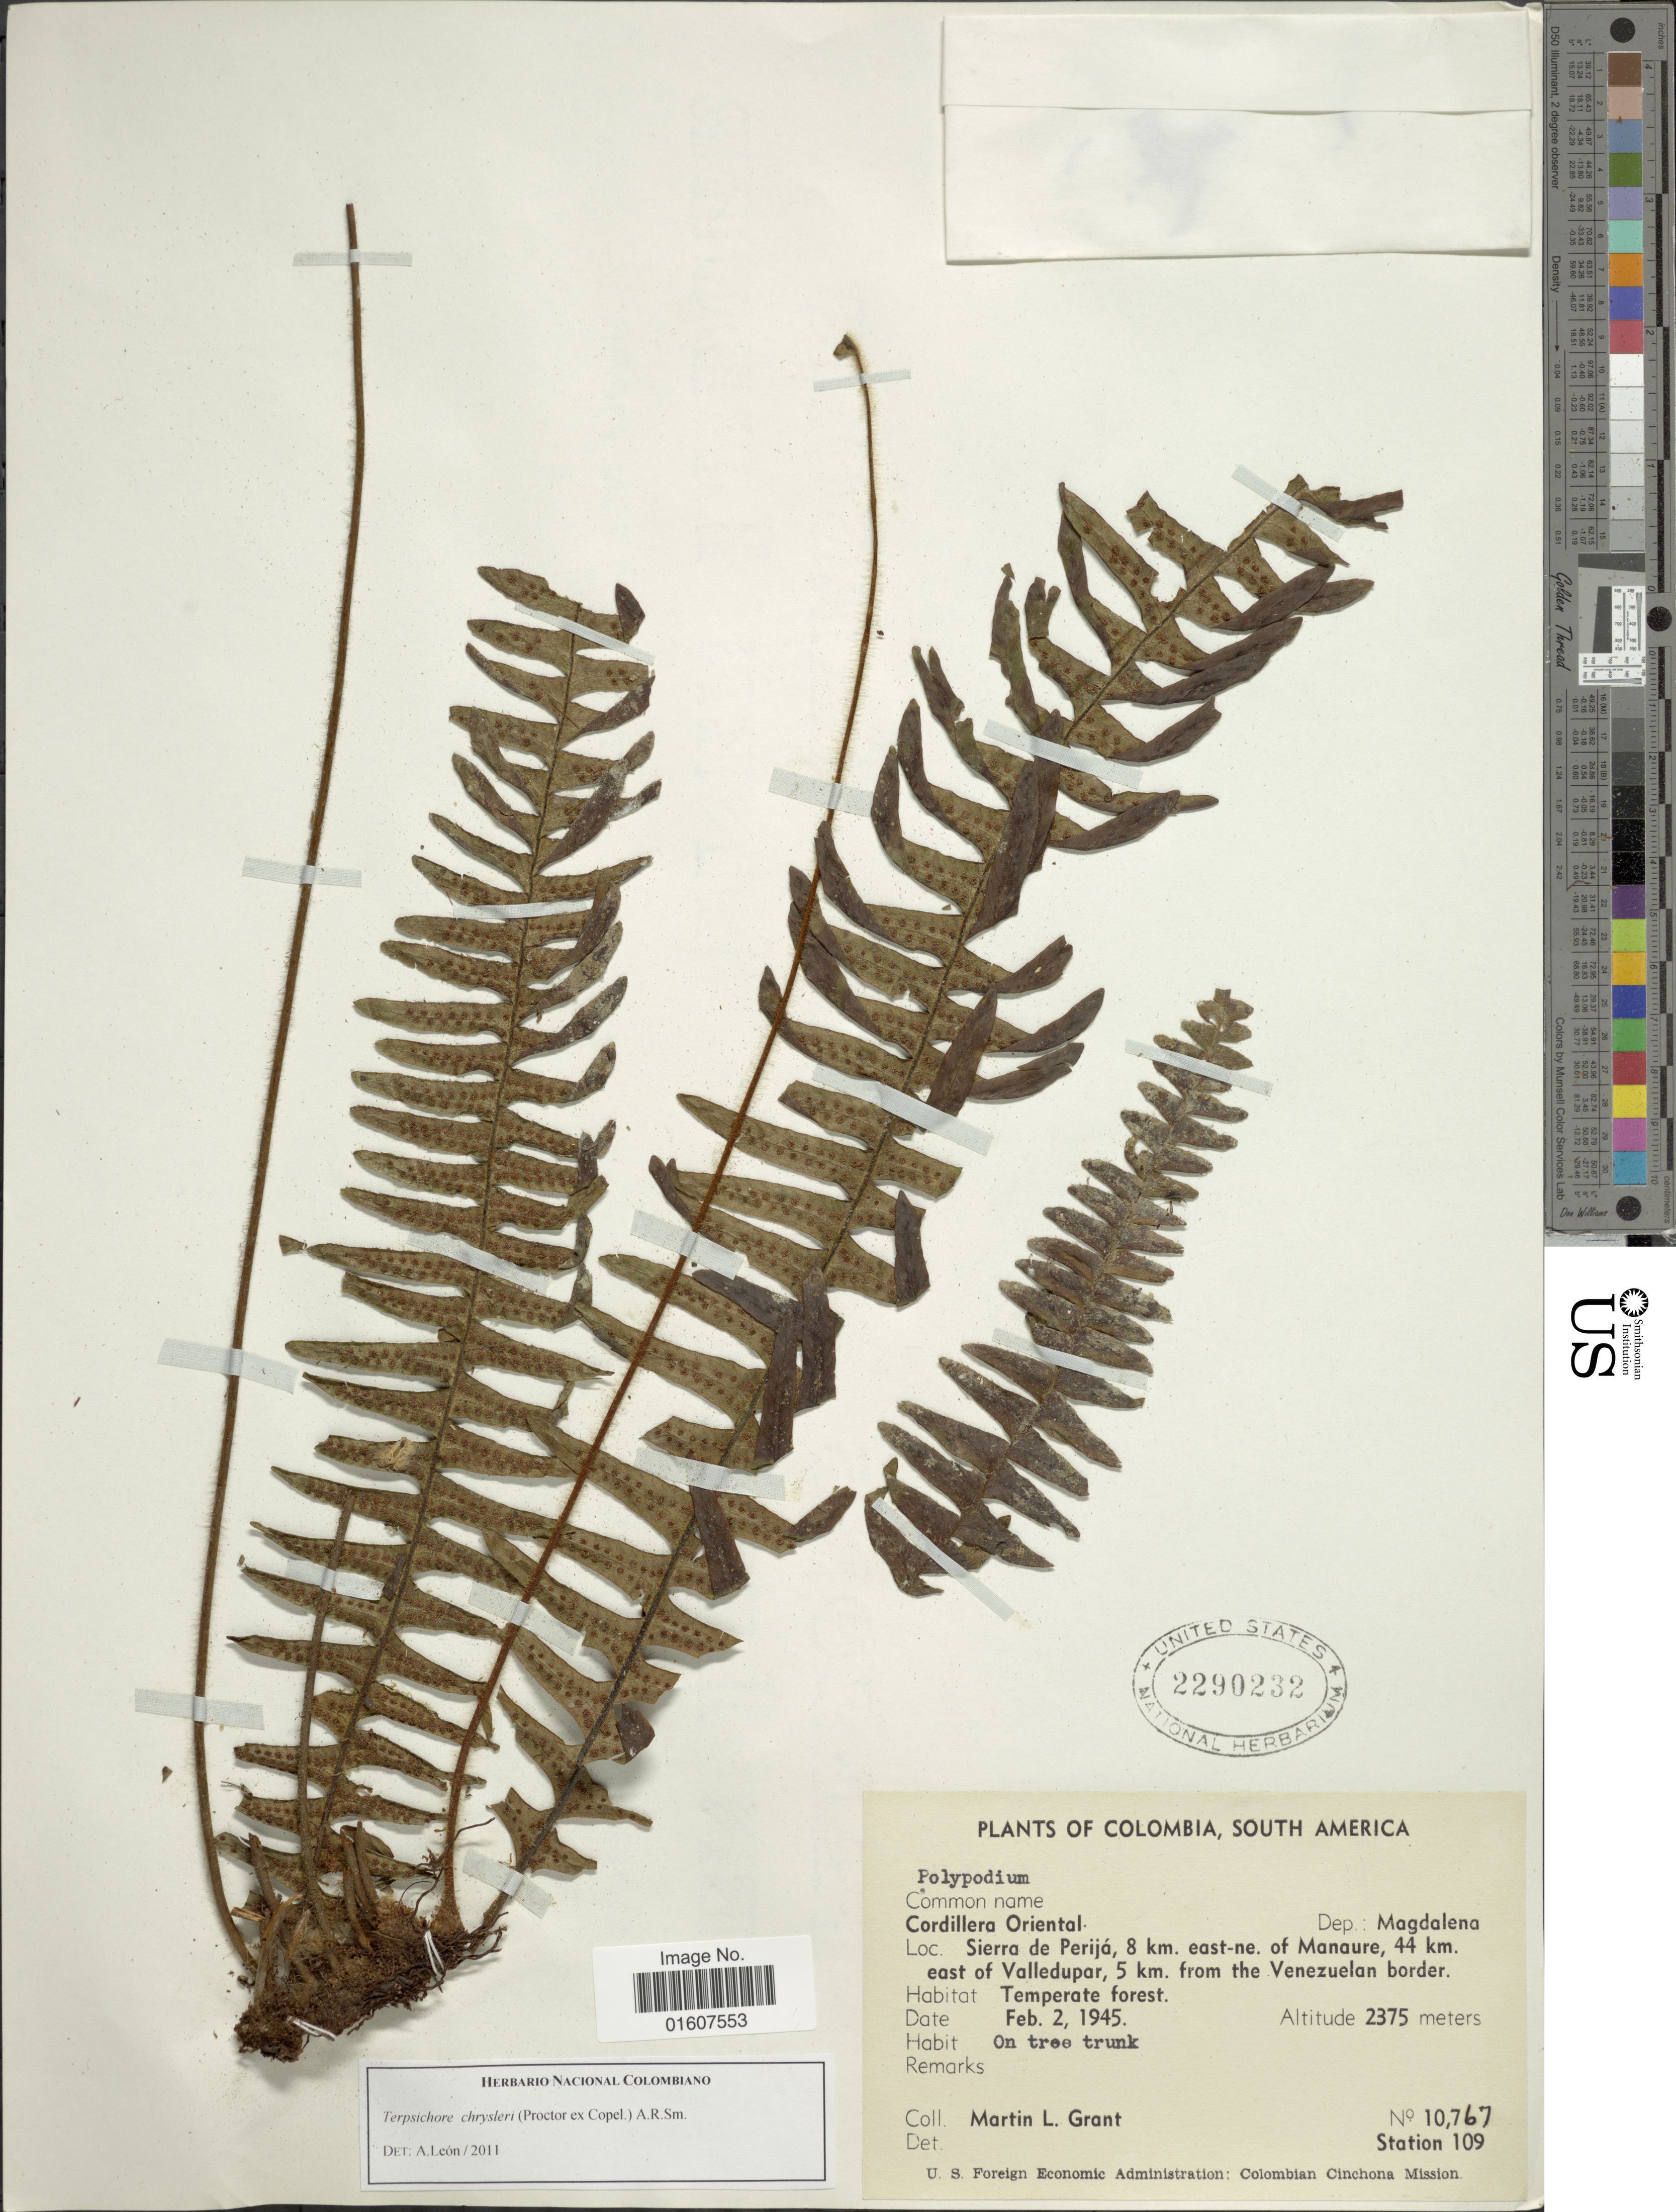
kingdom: Plantae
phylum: Tracheophyta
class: Polypodiopsida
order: Polypodiales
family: Polypodiaceae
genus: Terpsichore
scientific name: Terpsichore chrysleri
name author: (Copel.) A.R. Sm.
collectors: M. L. Grant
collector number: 10767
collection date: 1945-02-02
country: Colombia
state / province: Magdalena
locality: Cordillera Oriental, Dep: Magdalena, Sierra de Perijá, 8 km. east-me. of Manaure, 44 km. east of Valledupar, 5 km. from the Venezuelan border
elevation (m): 2375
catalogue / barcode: US 2290232